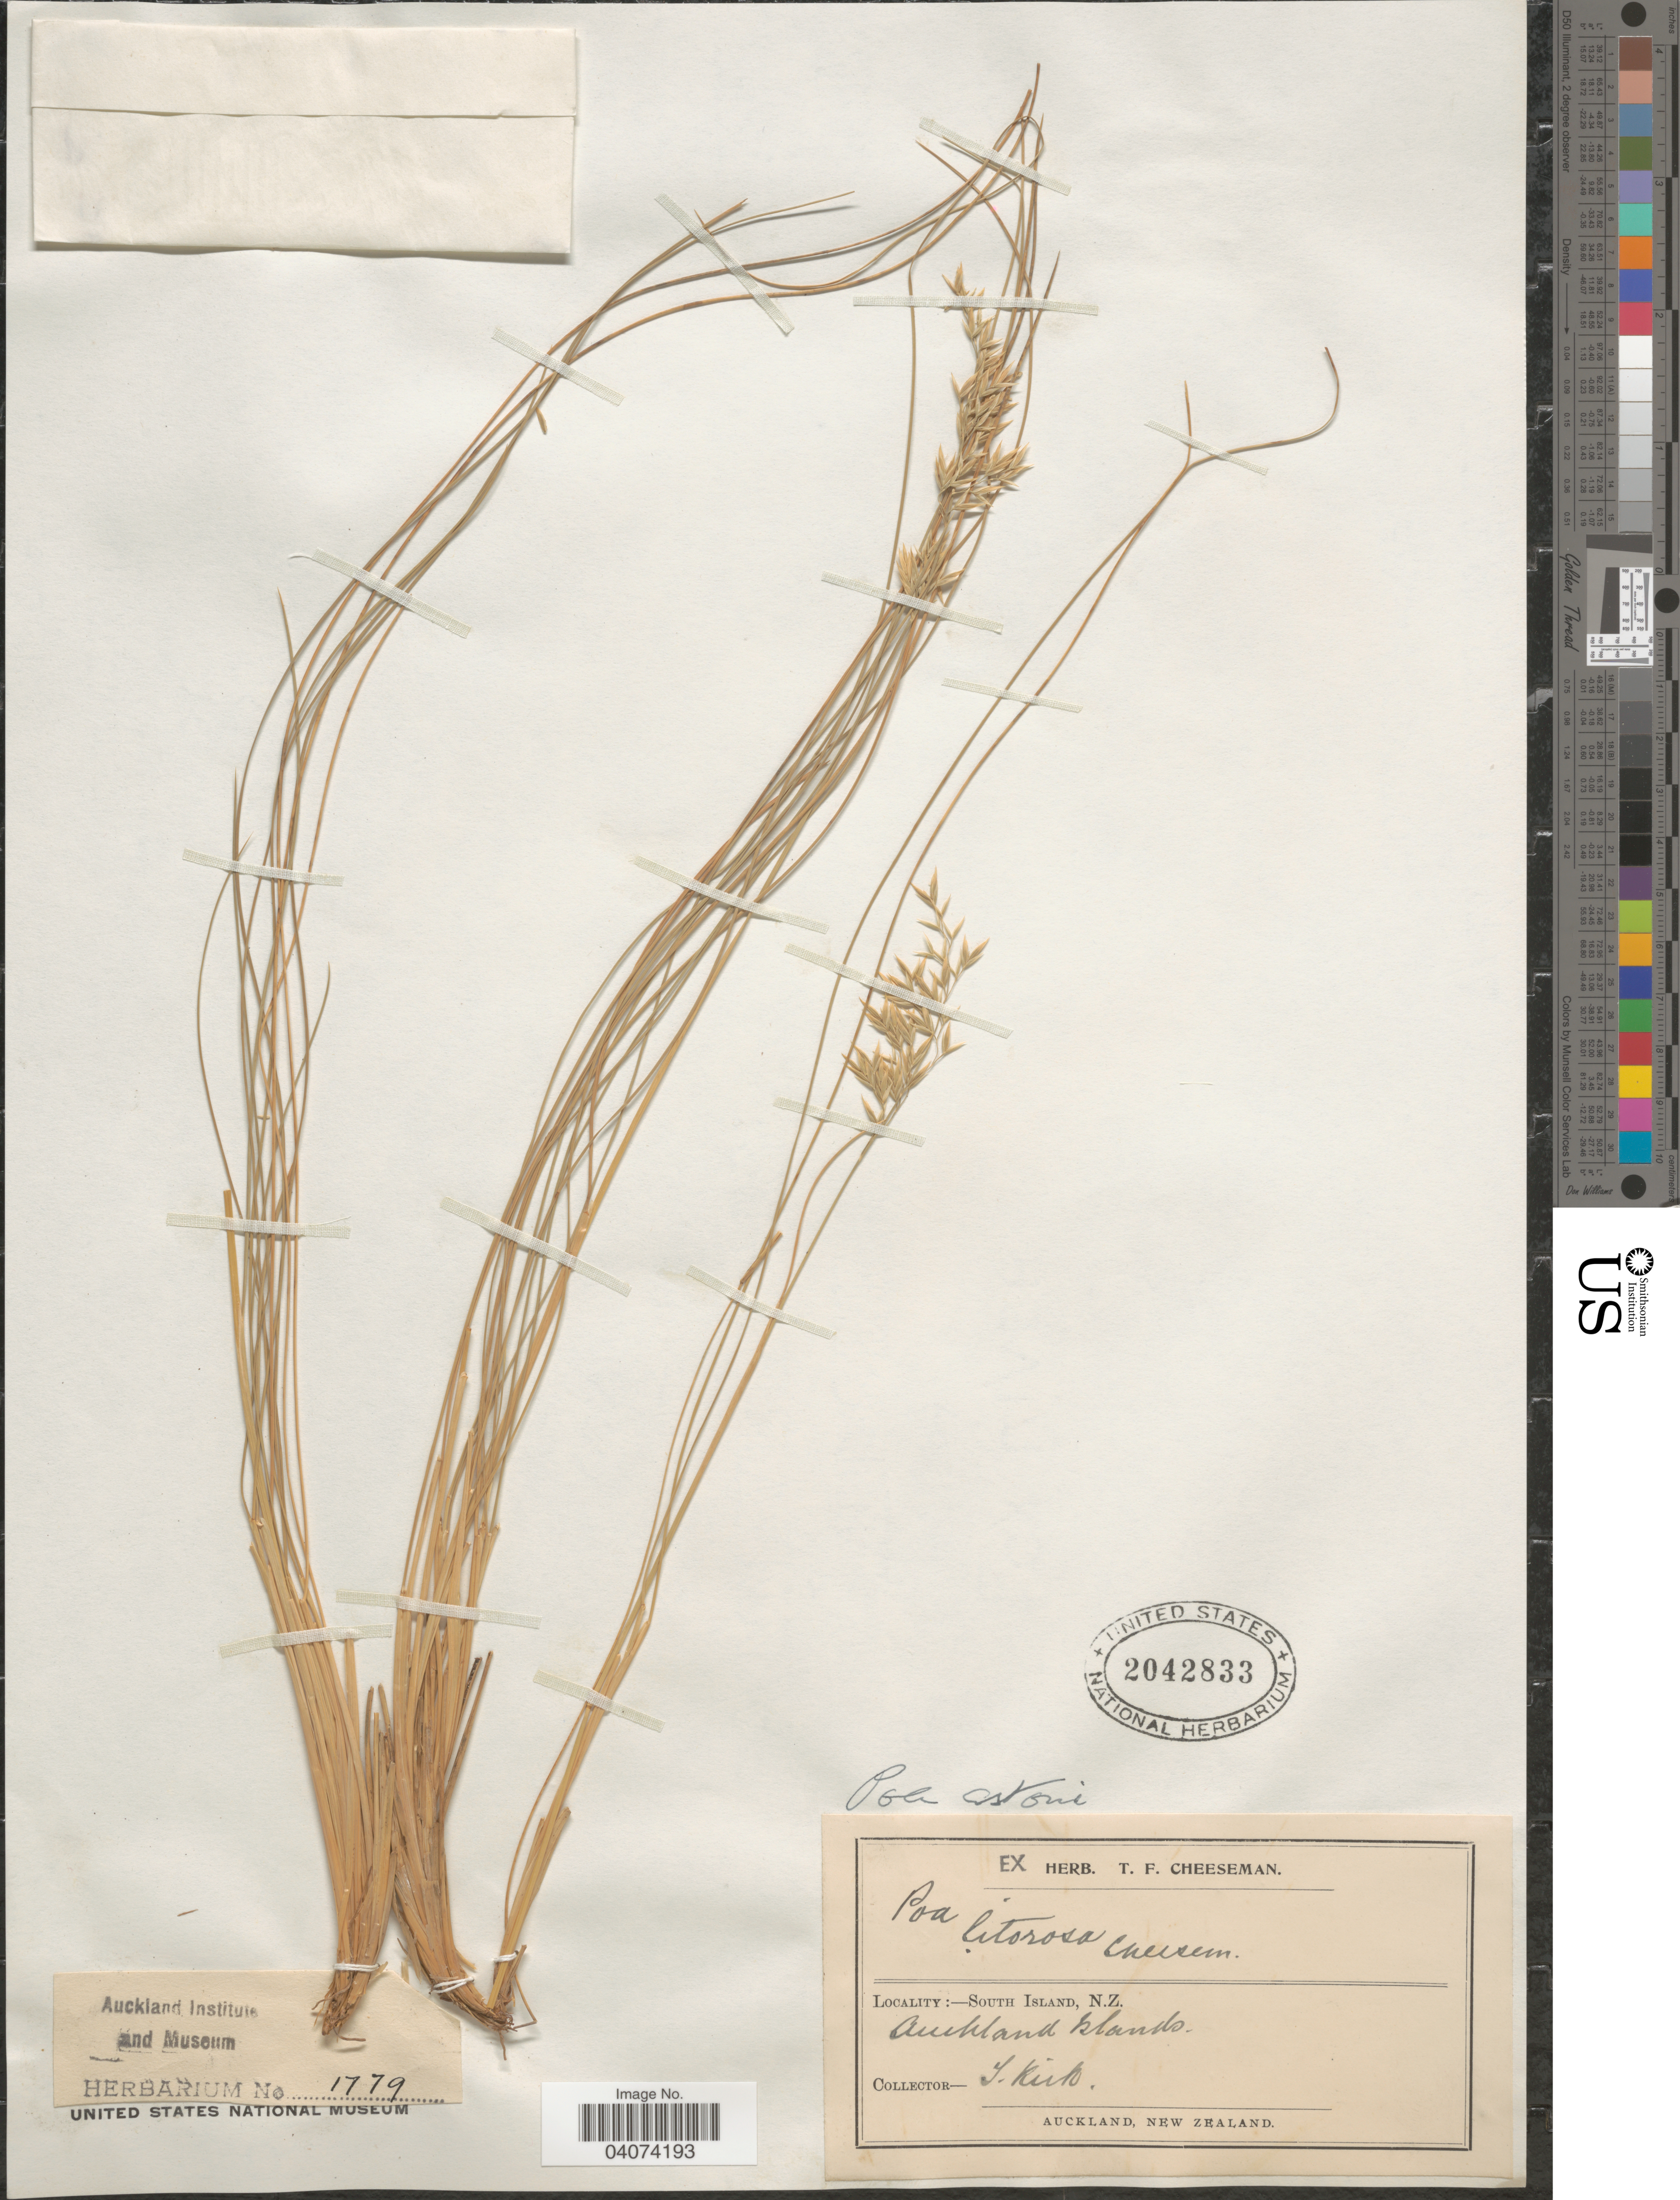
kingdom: Plantae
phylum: Tracheophyta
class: Liliopsida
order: Poales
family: Poaceae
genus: Poa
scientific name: Poa astonii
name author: Petrie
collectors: T. Kirk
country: New Zealand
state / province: Auckland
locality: South Island. Auckland Islands.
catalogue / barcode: US 2042833